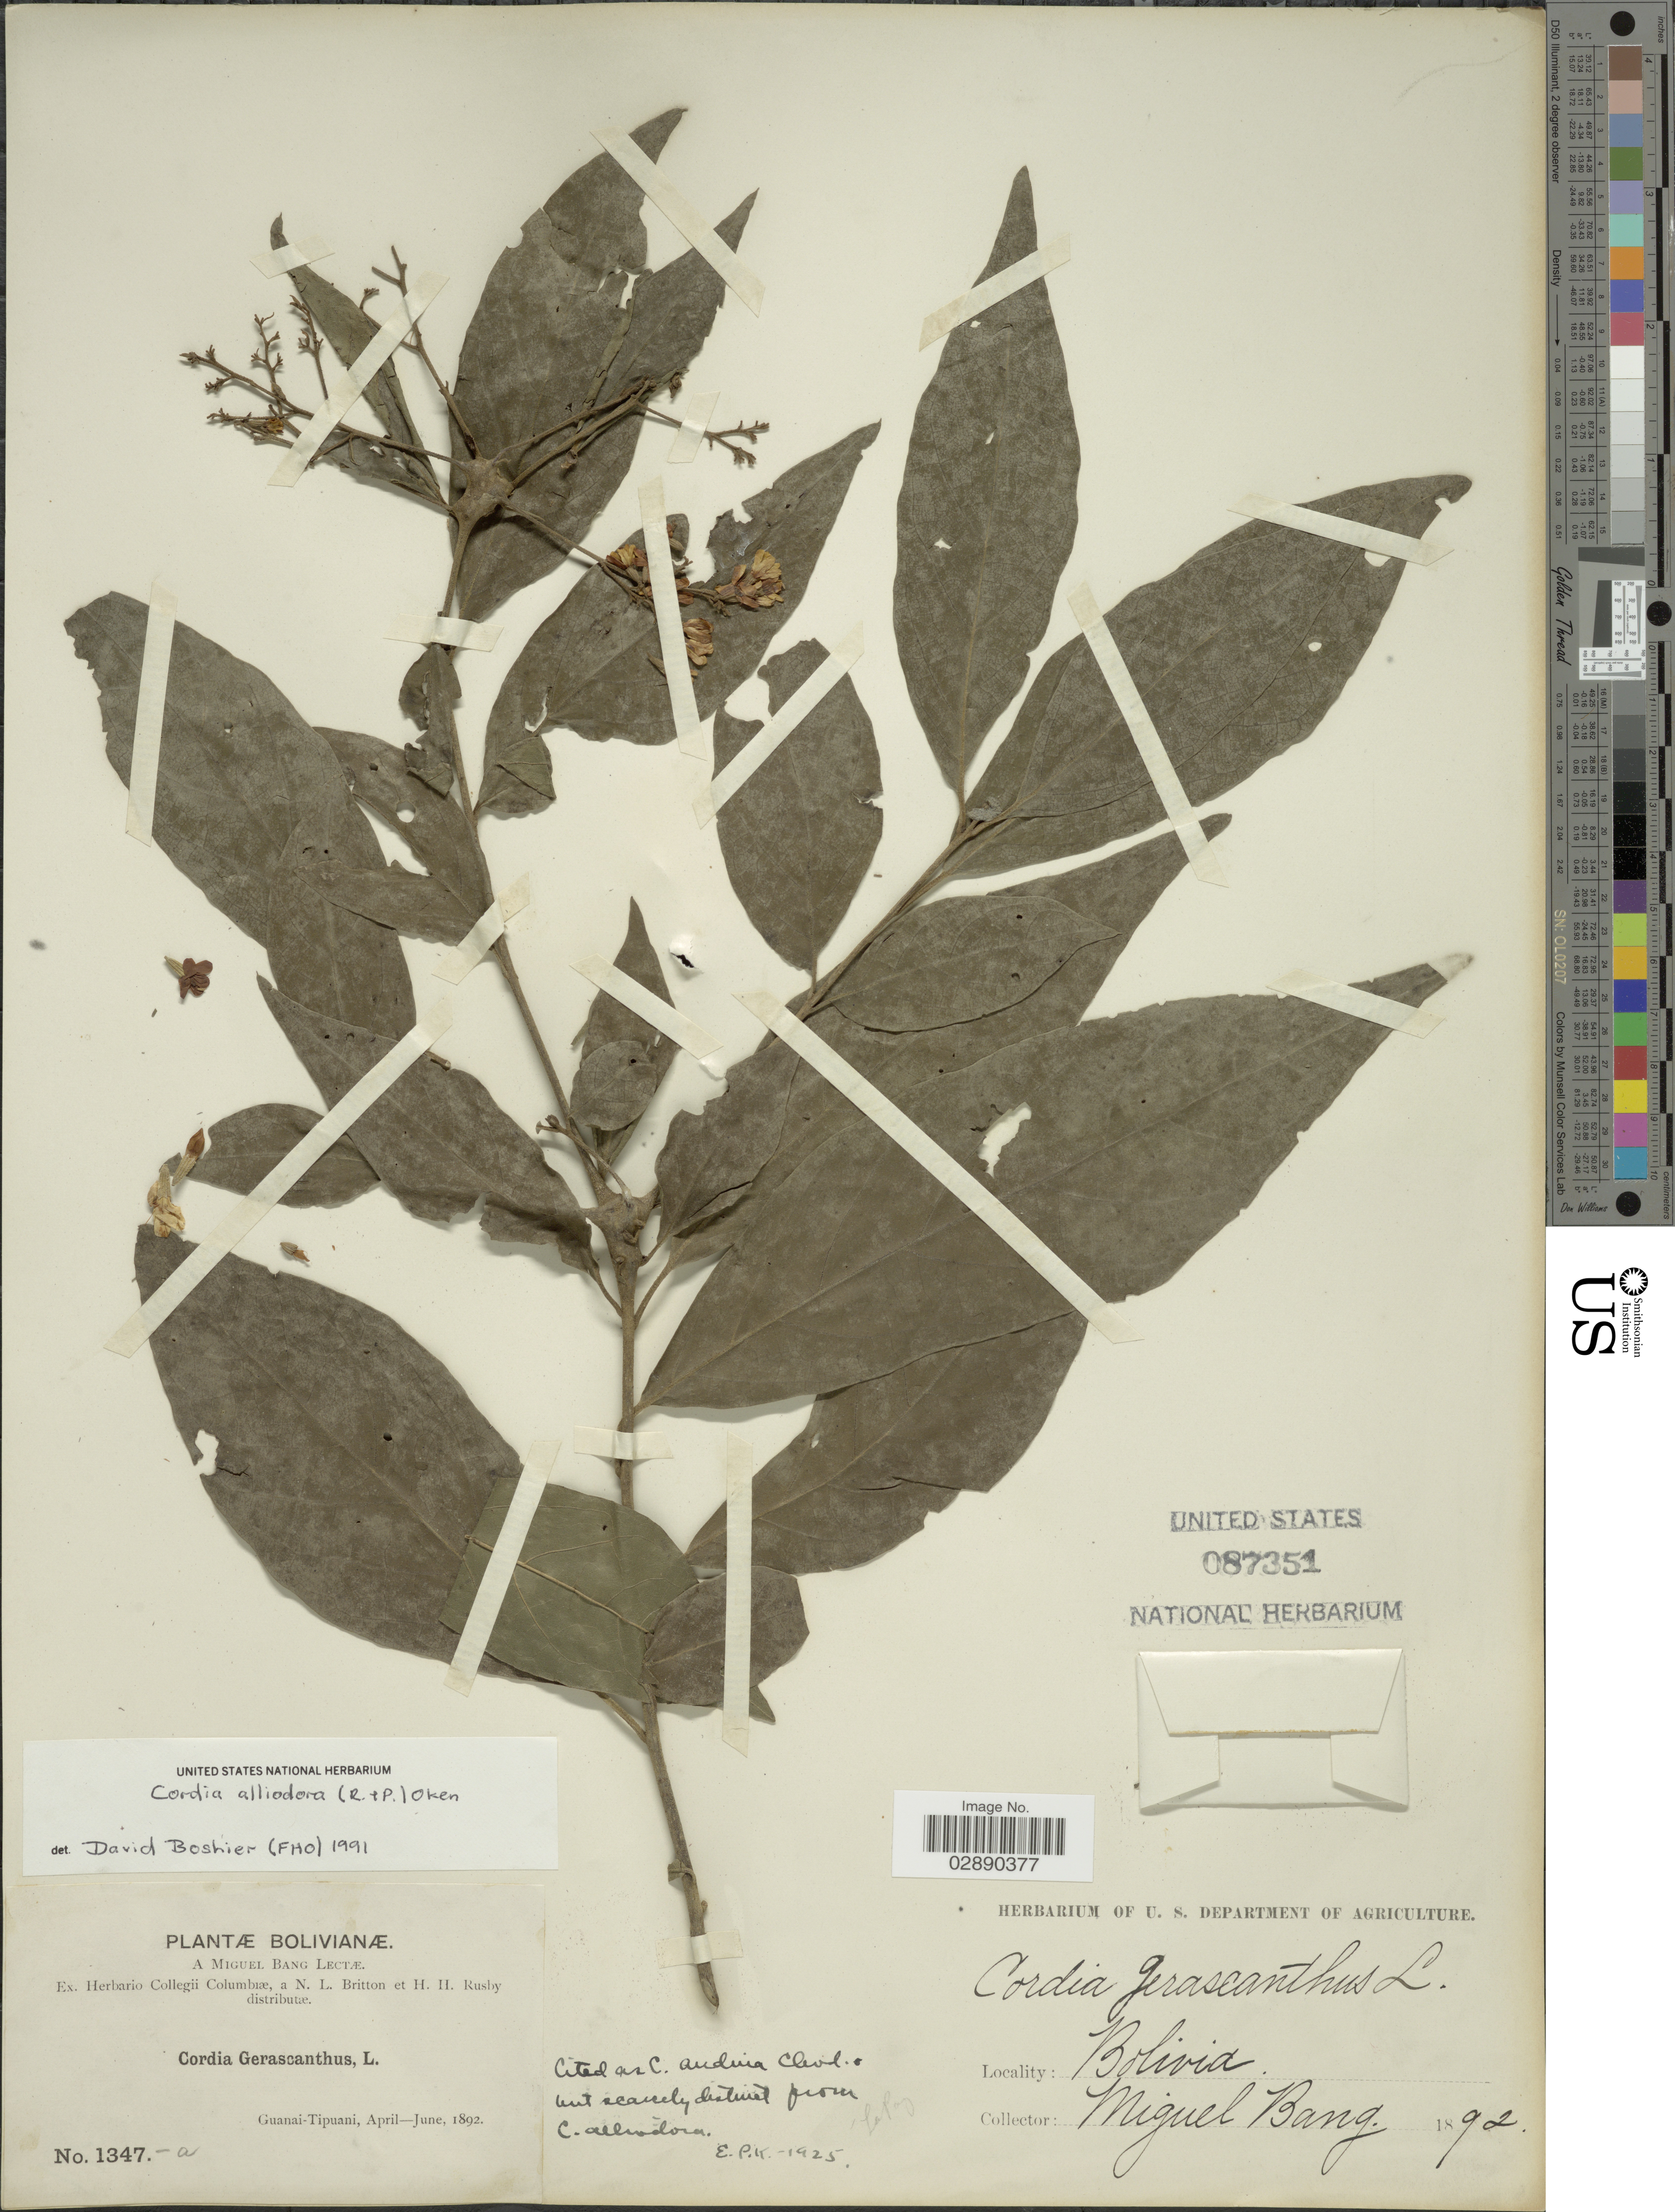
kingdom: Plantae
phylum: Tracheophyta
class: Magnoliopsida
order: Boraginales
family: Cordiaceae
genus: Cordia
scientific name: Cordia alliodora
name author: (Ruiz & Pav.) Oken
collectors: M. Bang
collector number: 1347a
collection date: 1892-04/1892-06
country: Bolivia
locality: Guanai-Tipuani.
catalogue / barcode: US 87351